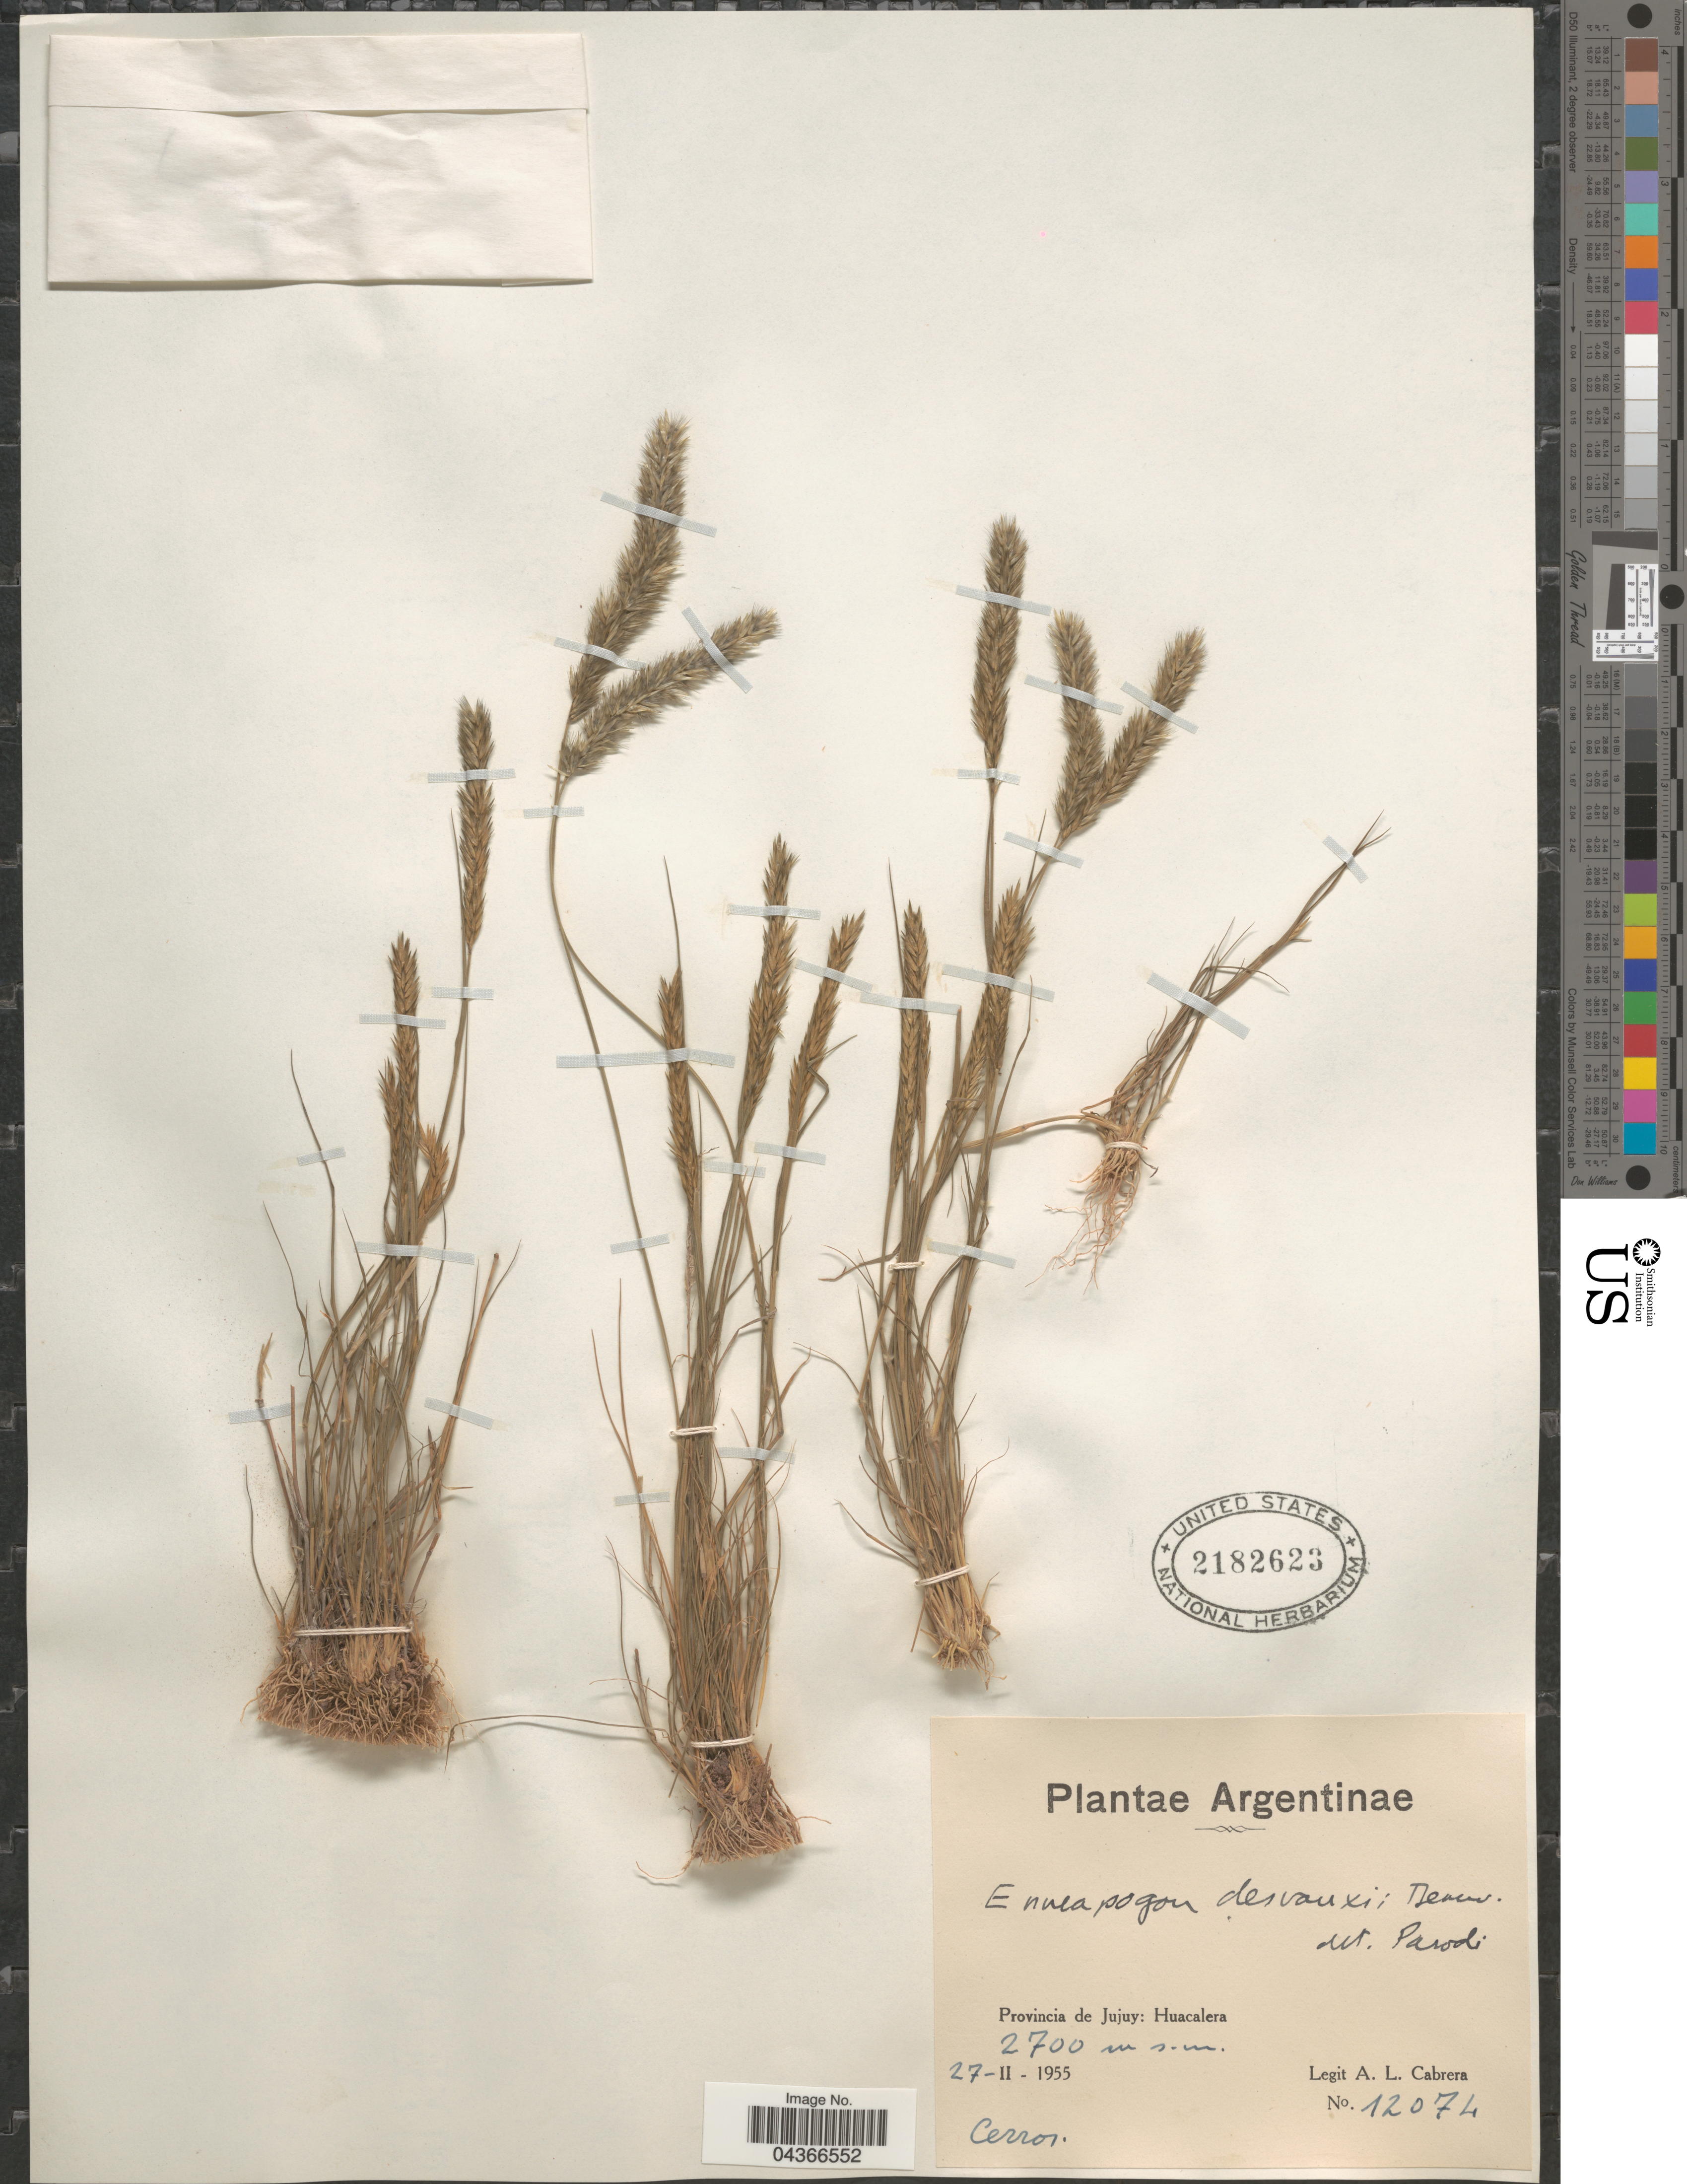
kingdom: Plantae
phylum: Tracheophyta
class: Liliopsida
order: Poales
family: Poaceae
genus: Enneapogon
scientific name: Enneapogon desvauxii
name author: P. Beauv.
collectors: A. L. Cabrera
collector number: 12074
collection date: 1955-02-27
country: Argentina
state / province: Jujuy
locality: Huacalera.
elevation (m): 2700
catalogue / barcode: US 2182623